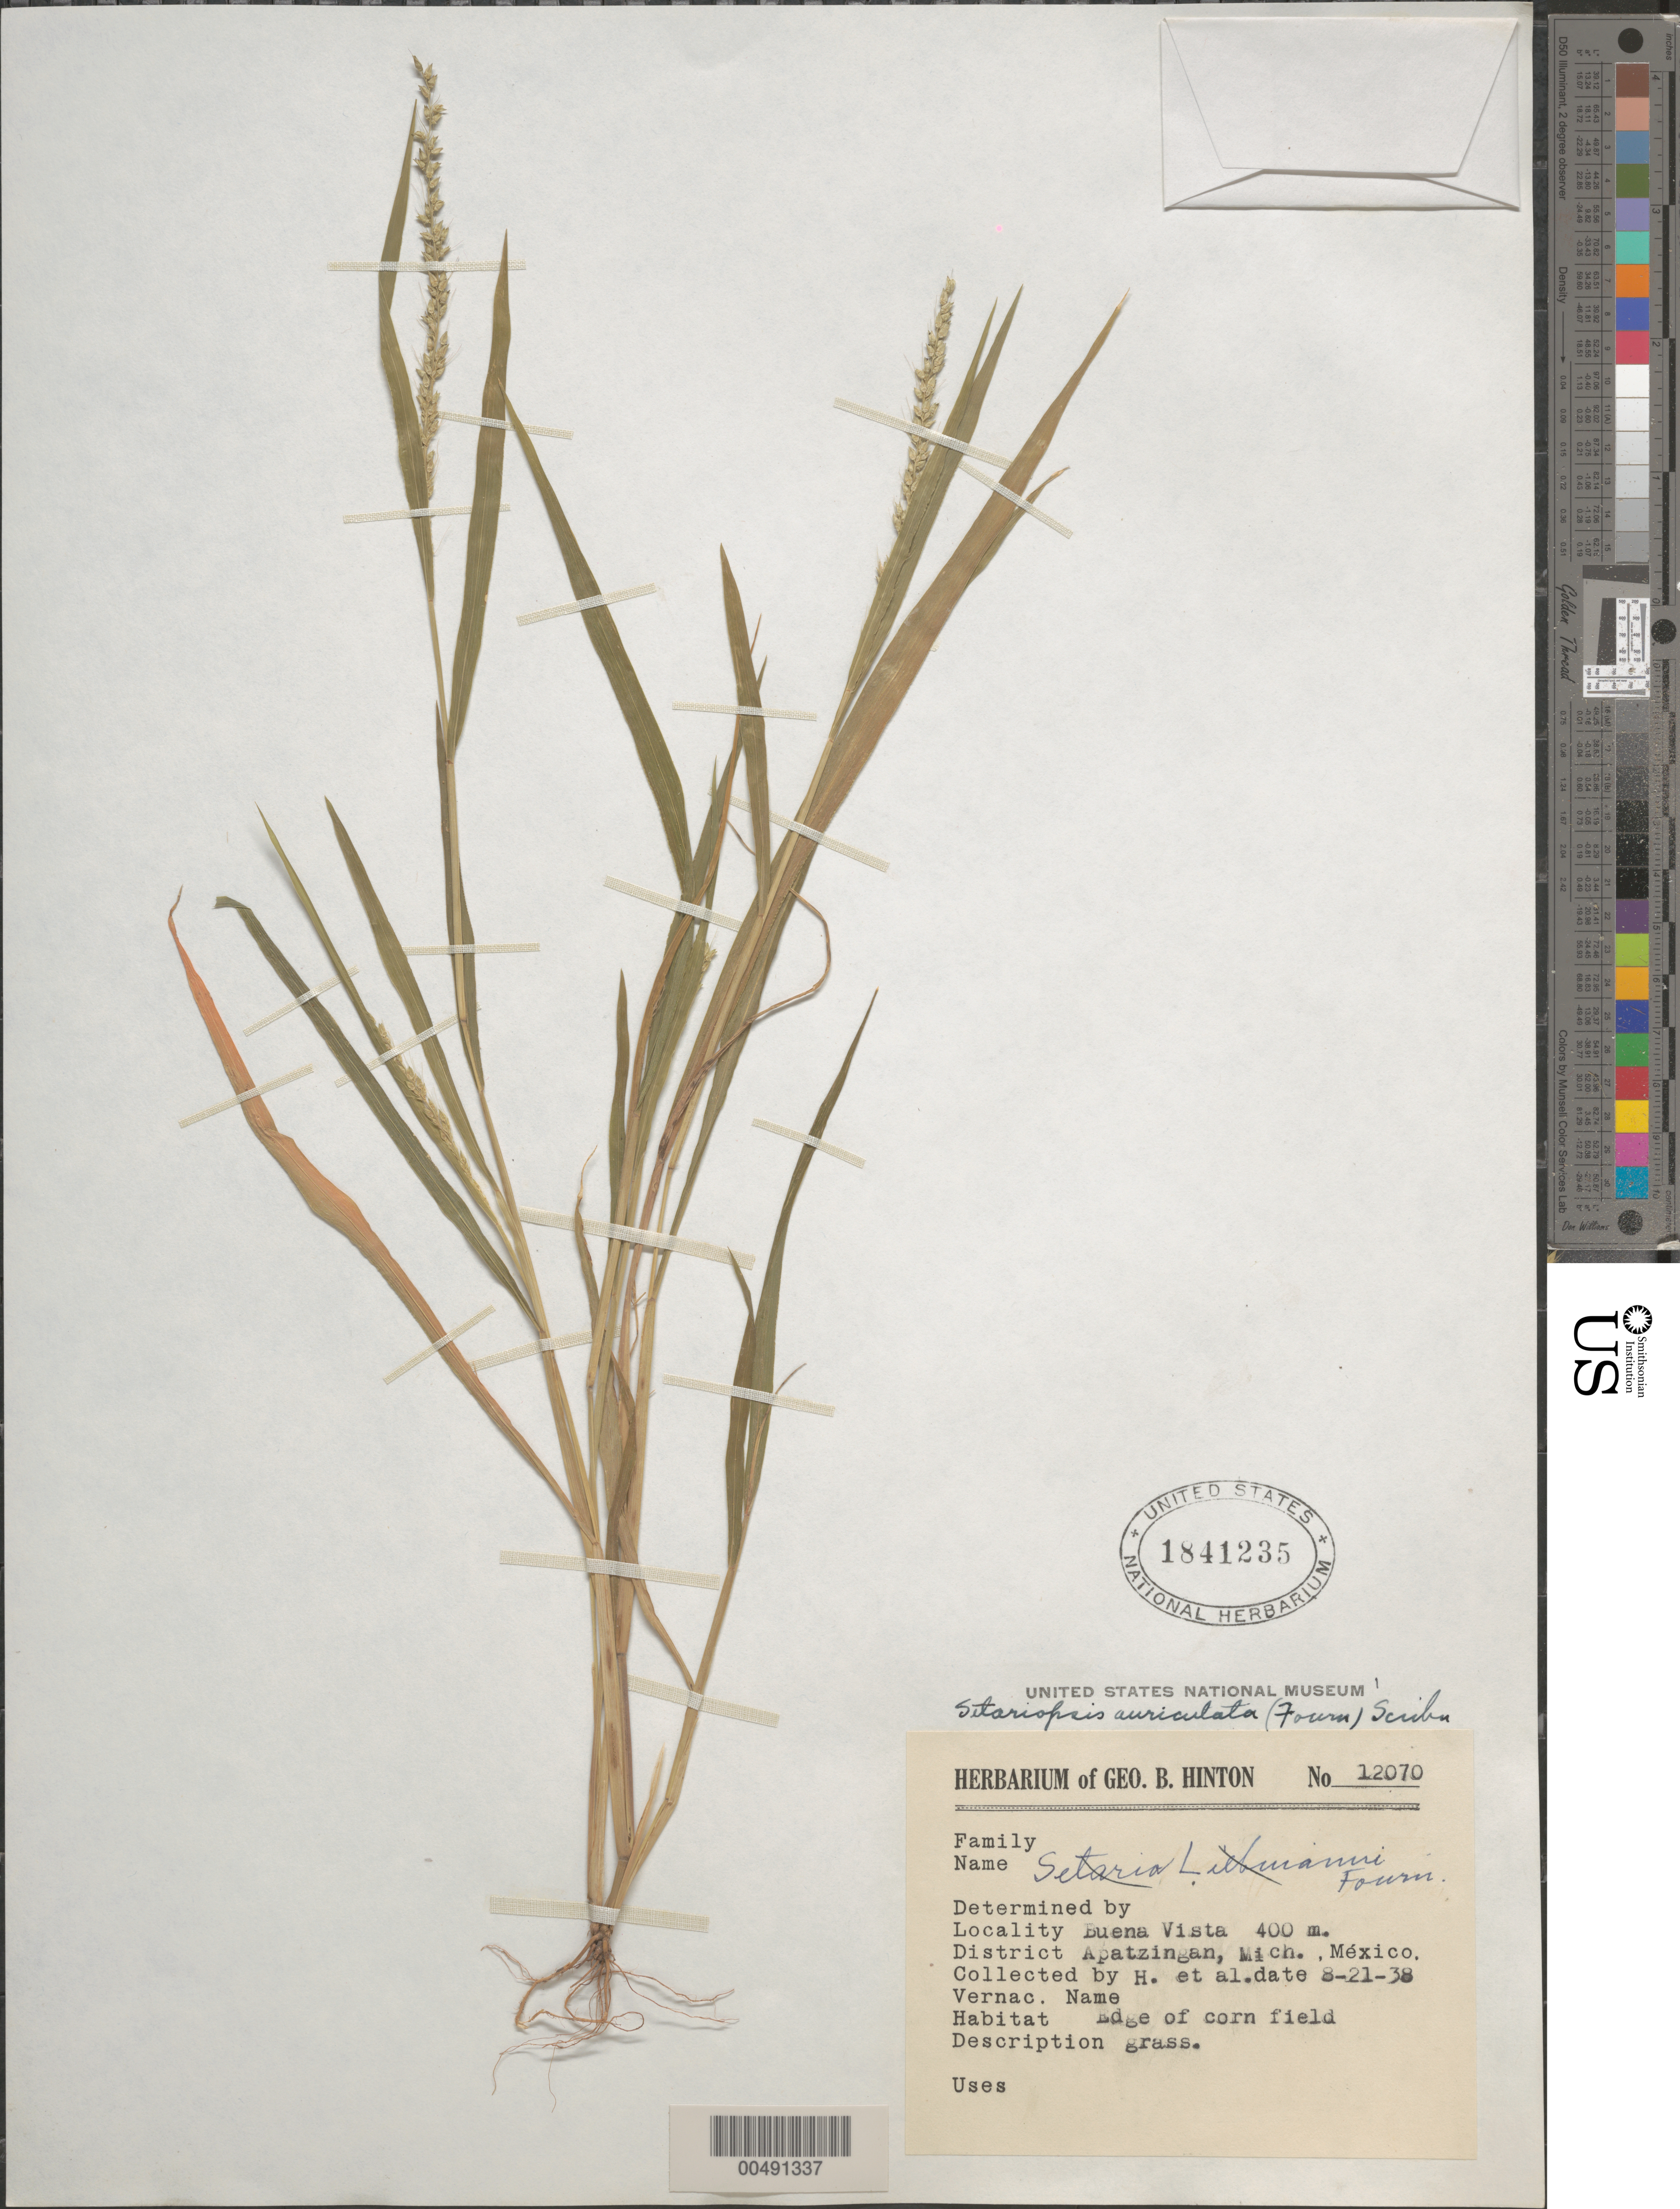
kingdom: Plantae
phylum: Tracheophyta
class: Liliopsida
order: Poales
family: Poaceae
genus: Setariopsis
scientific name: Setariopsis auriculata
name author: (E. Fourn.) Scribn.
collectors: G. B. Hinton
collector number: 12070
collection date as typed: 21 Aug 1938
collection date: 1938-08-21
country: Mexico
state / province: Michoacán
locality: Buena Vista, Dist of Apatzingan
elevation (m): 400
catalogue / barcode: US 1841235